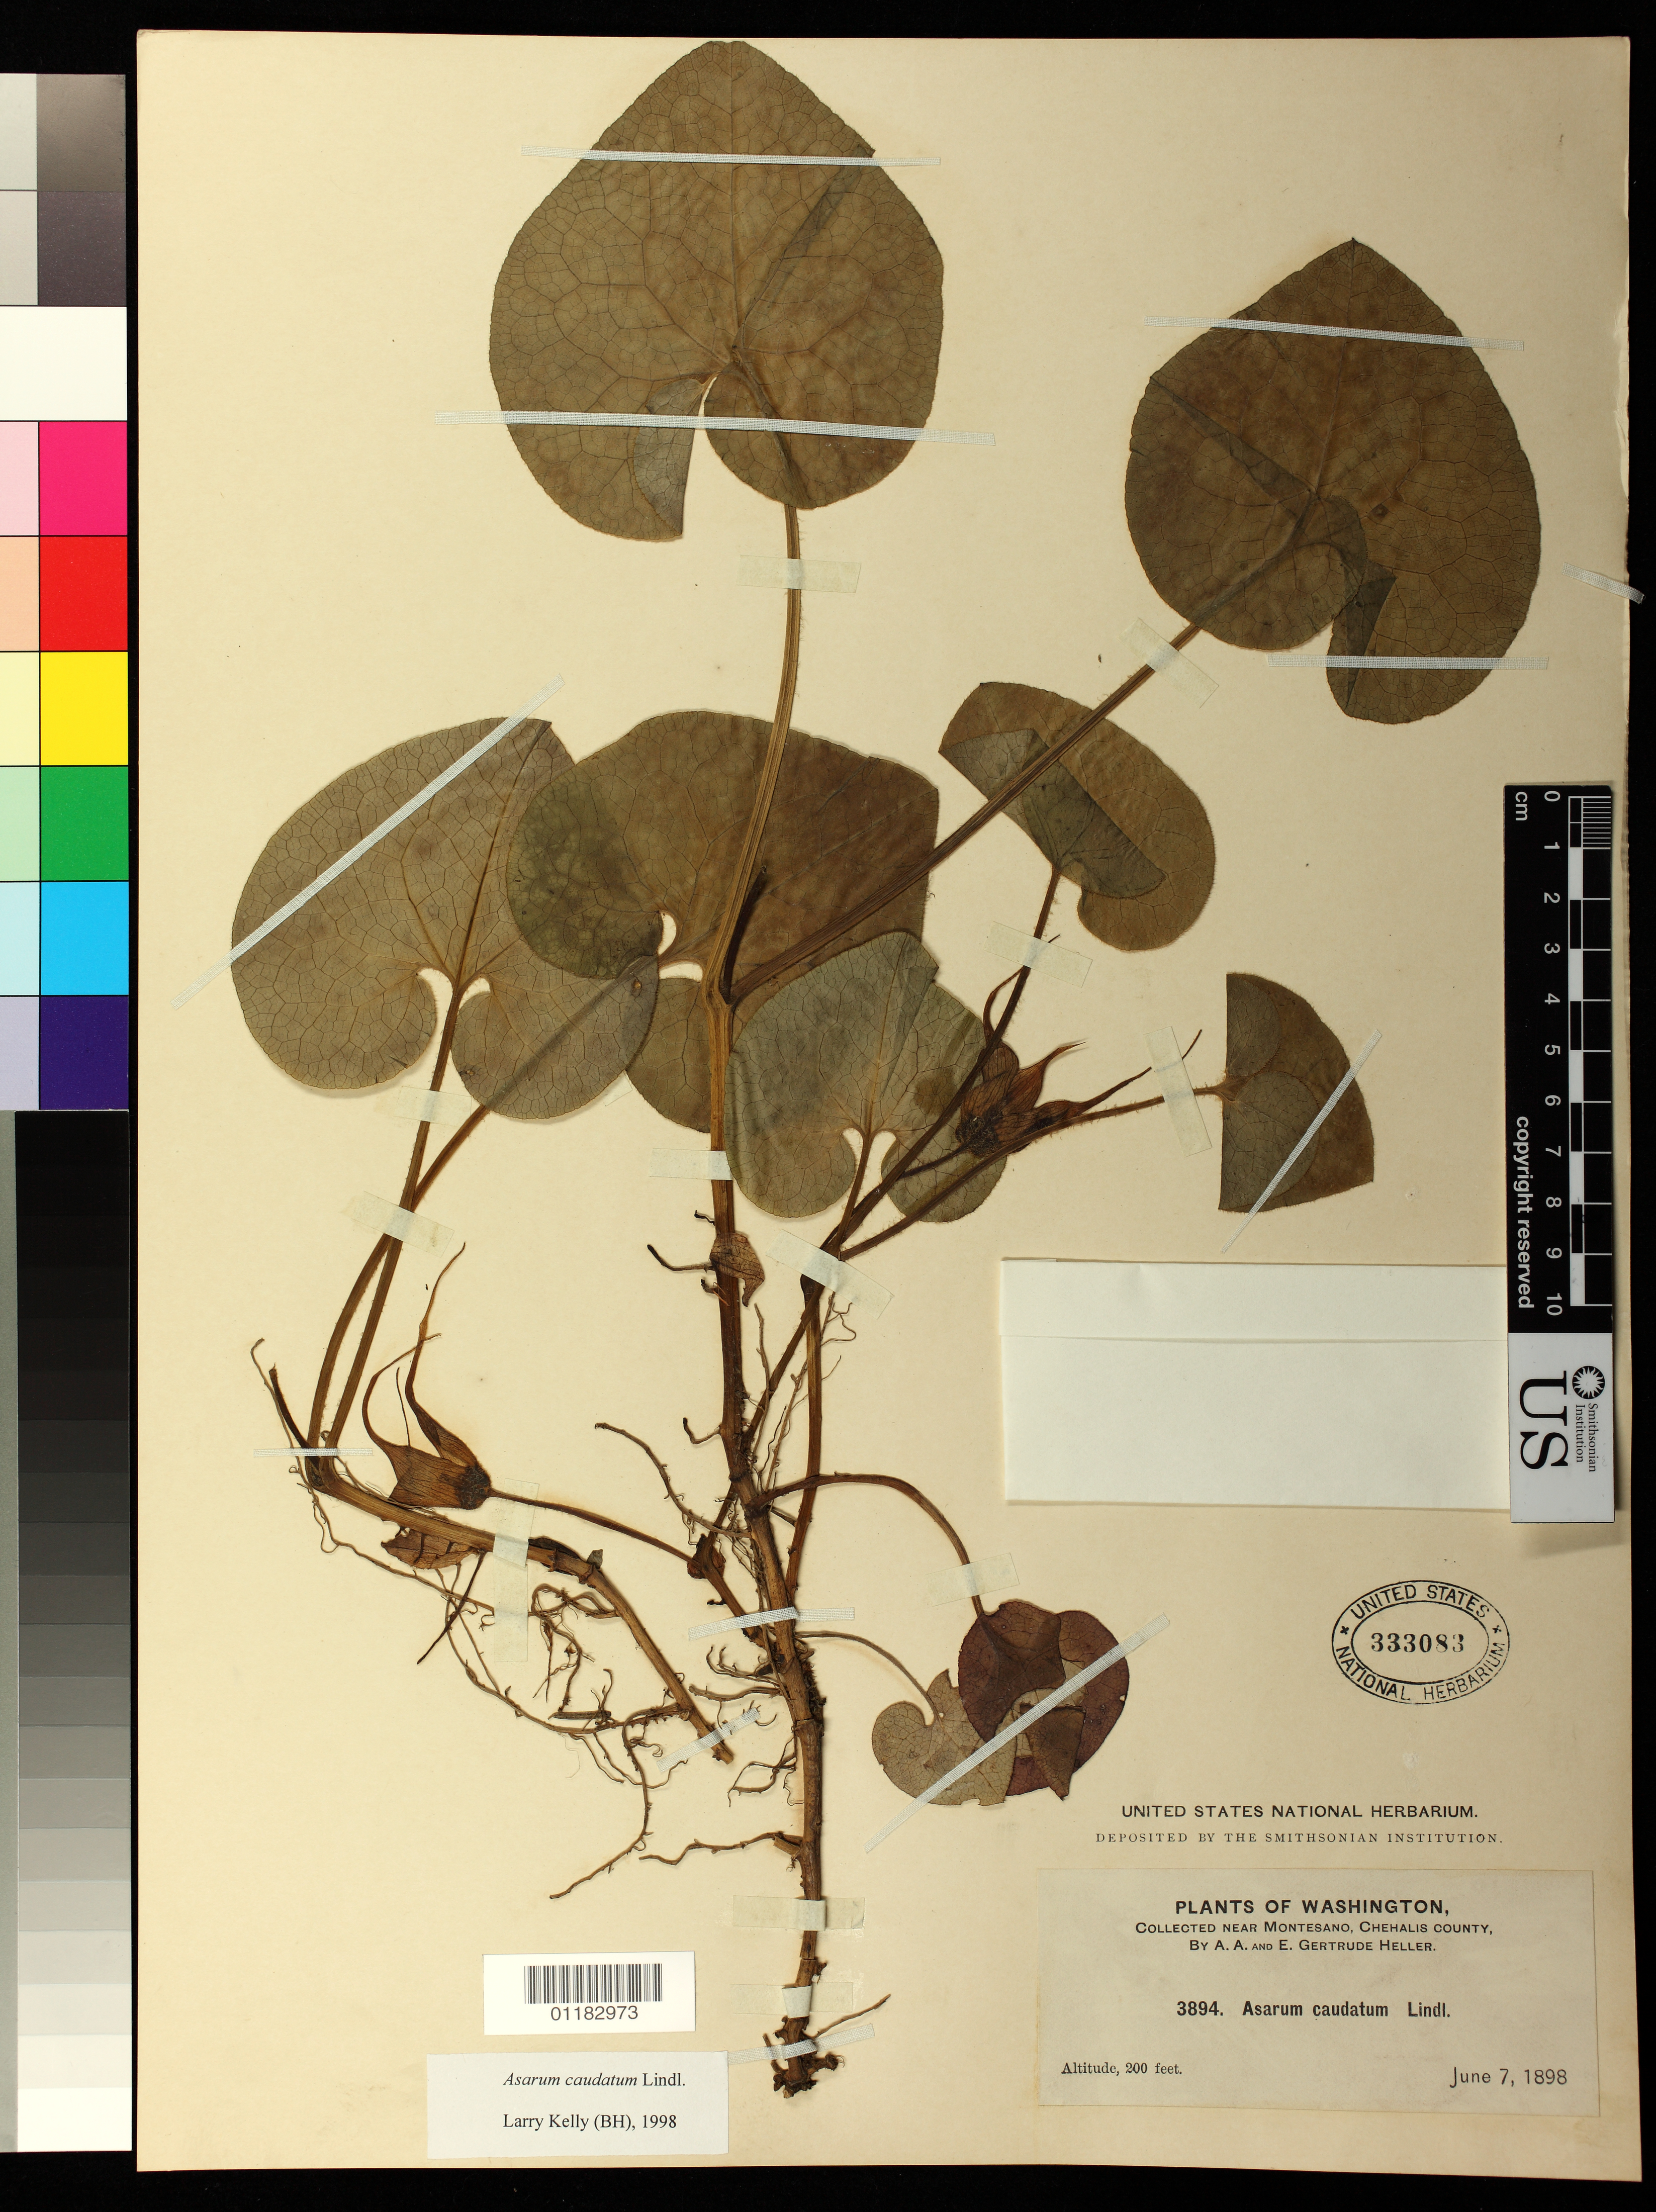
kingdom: Plantae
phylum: Tracheophyta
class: Magnoliopsida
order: Piperales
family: Aristolochiaceae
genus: Asarum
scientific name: Asarum canadense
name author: L.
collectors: A. A. Heller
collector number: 3894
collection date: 1898-06-07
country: United States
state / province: Washington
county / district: Grays Harbor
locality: Near Montesano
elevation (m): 61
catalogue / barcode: US 333083